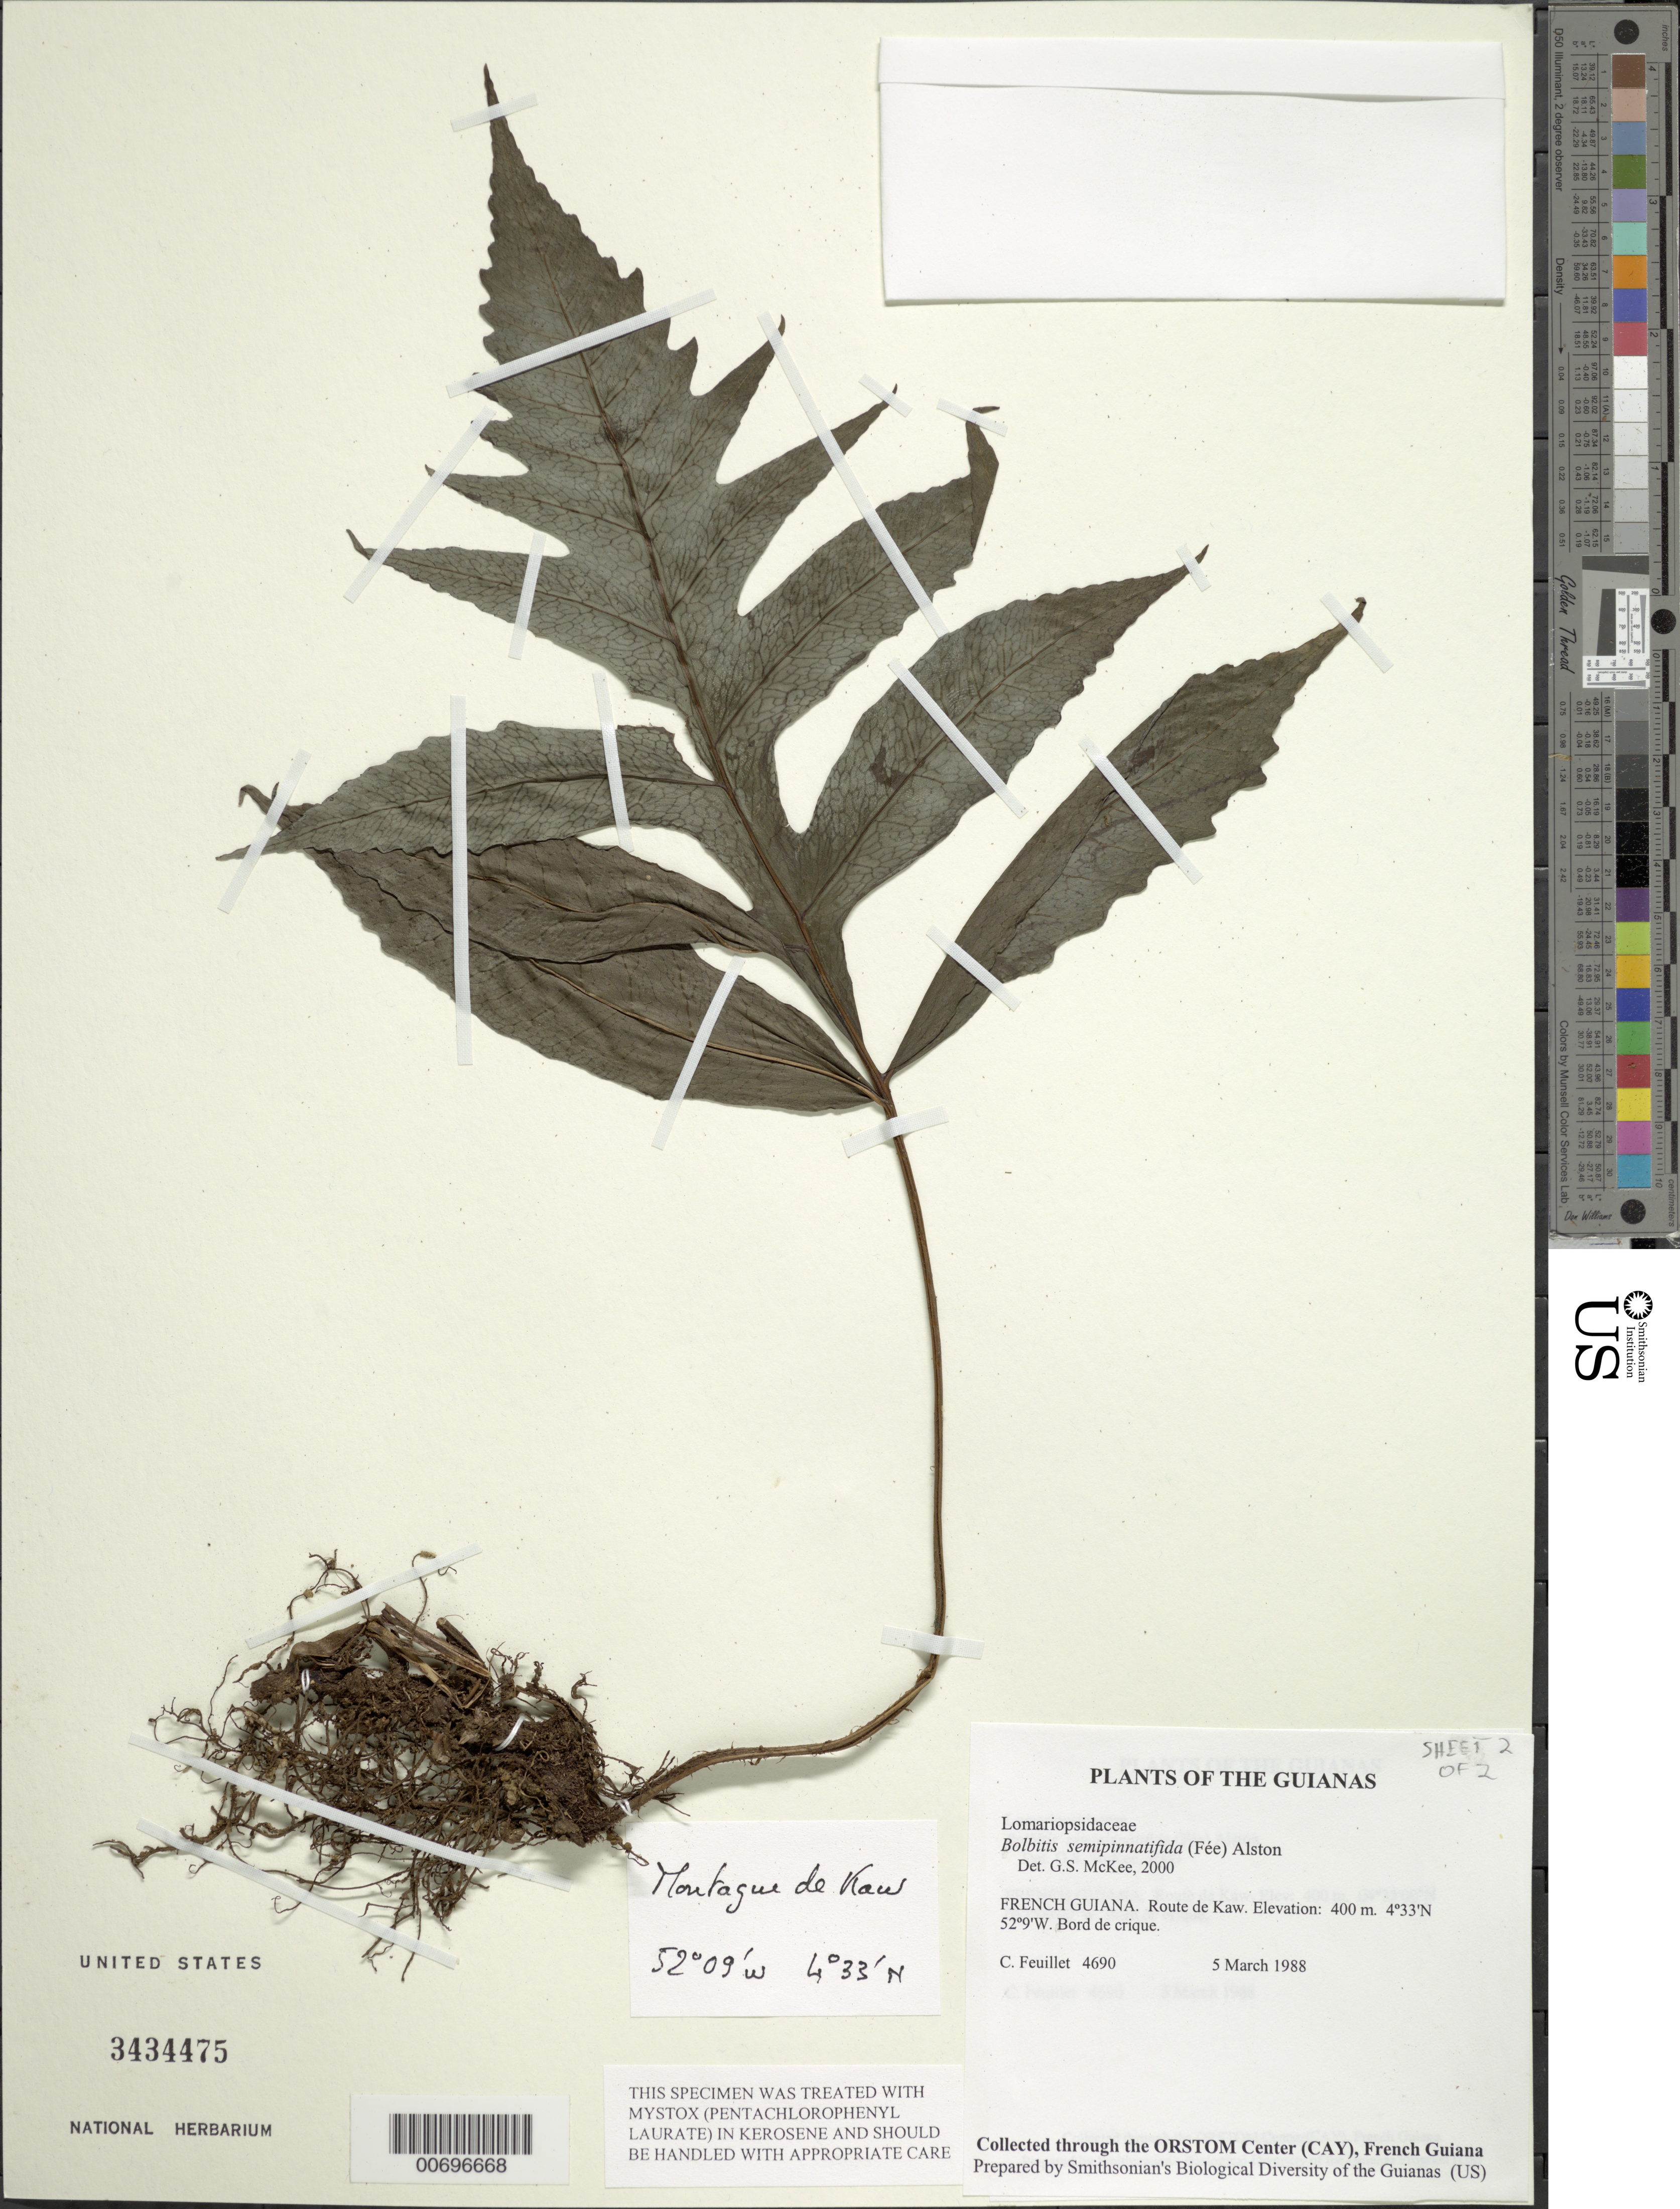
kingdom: Plantae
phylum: Tracheophyta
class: Polypodiopsida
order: Polypodiales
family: Dryopteridaceae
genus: Bolbitis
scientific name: Bolbitis semipinnatifida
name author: (Fée) Alston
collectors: C. Feuillet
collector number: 4690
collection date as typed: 5 Mar 1988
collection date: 1988-03-05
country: French Guiana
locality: Route de Kaw. Bord de crique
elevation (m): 400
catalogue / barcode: US 3434475